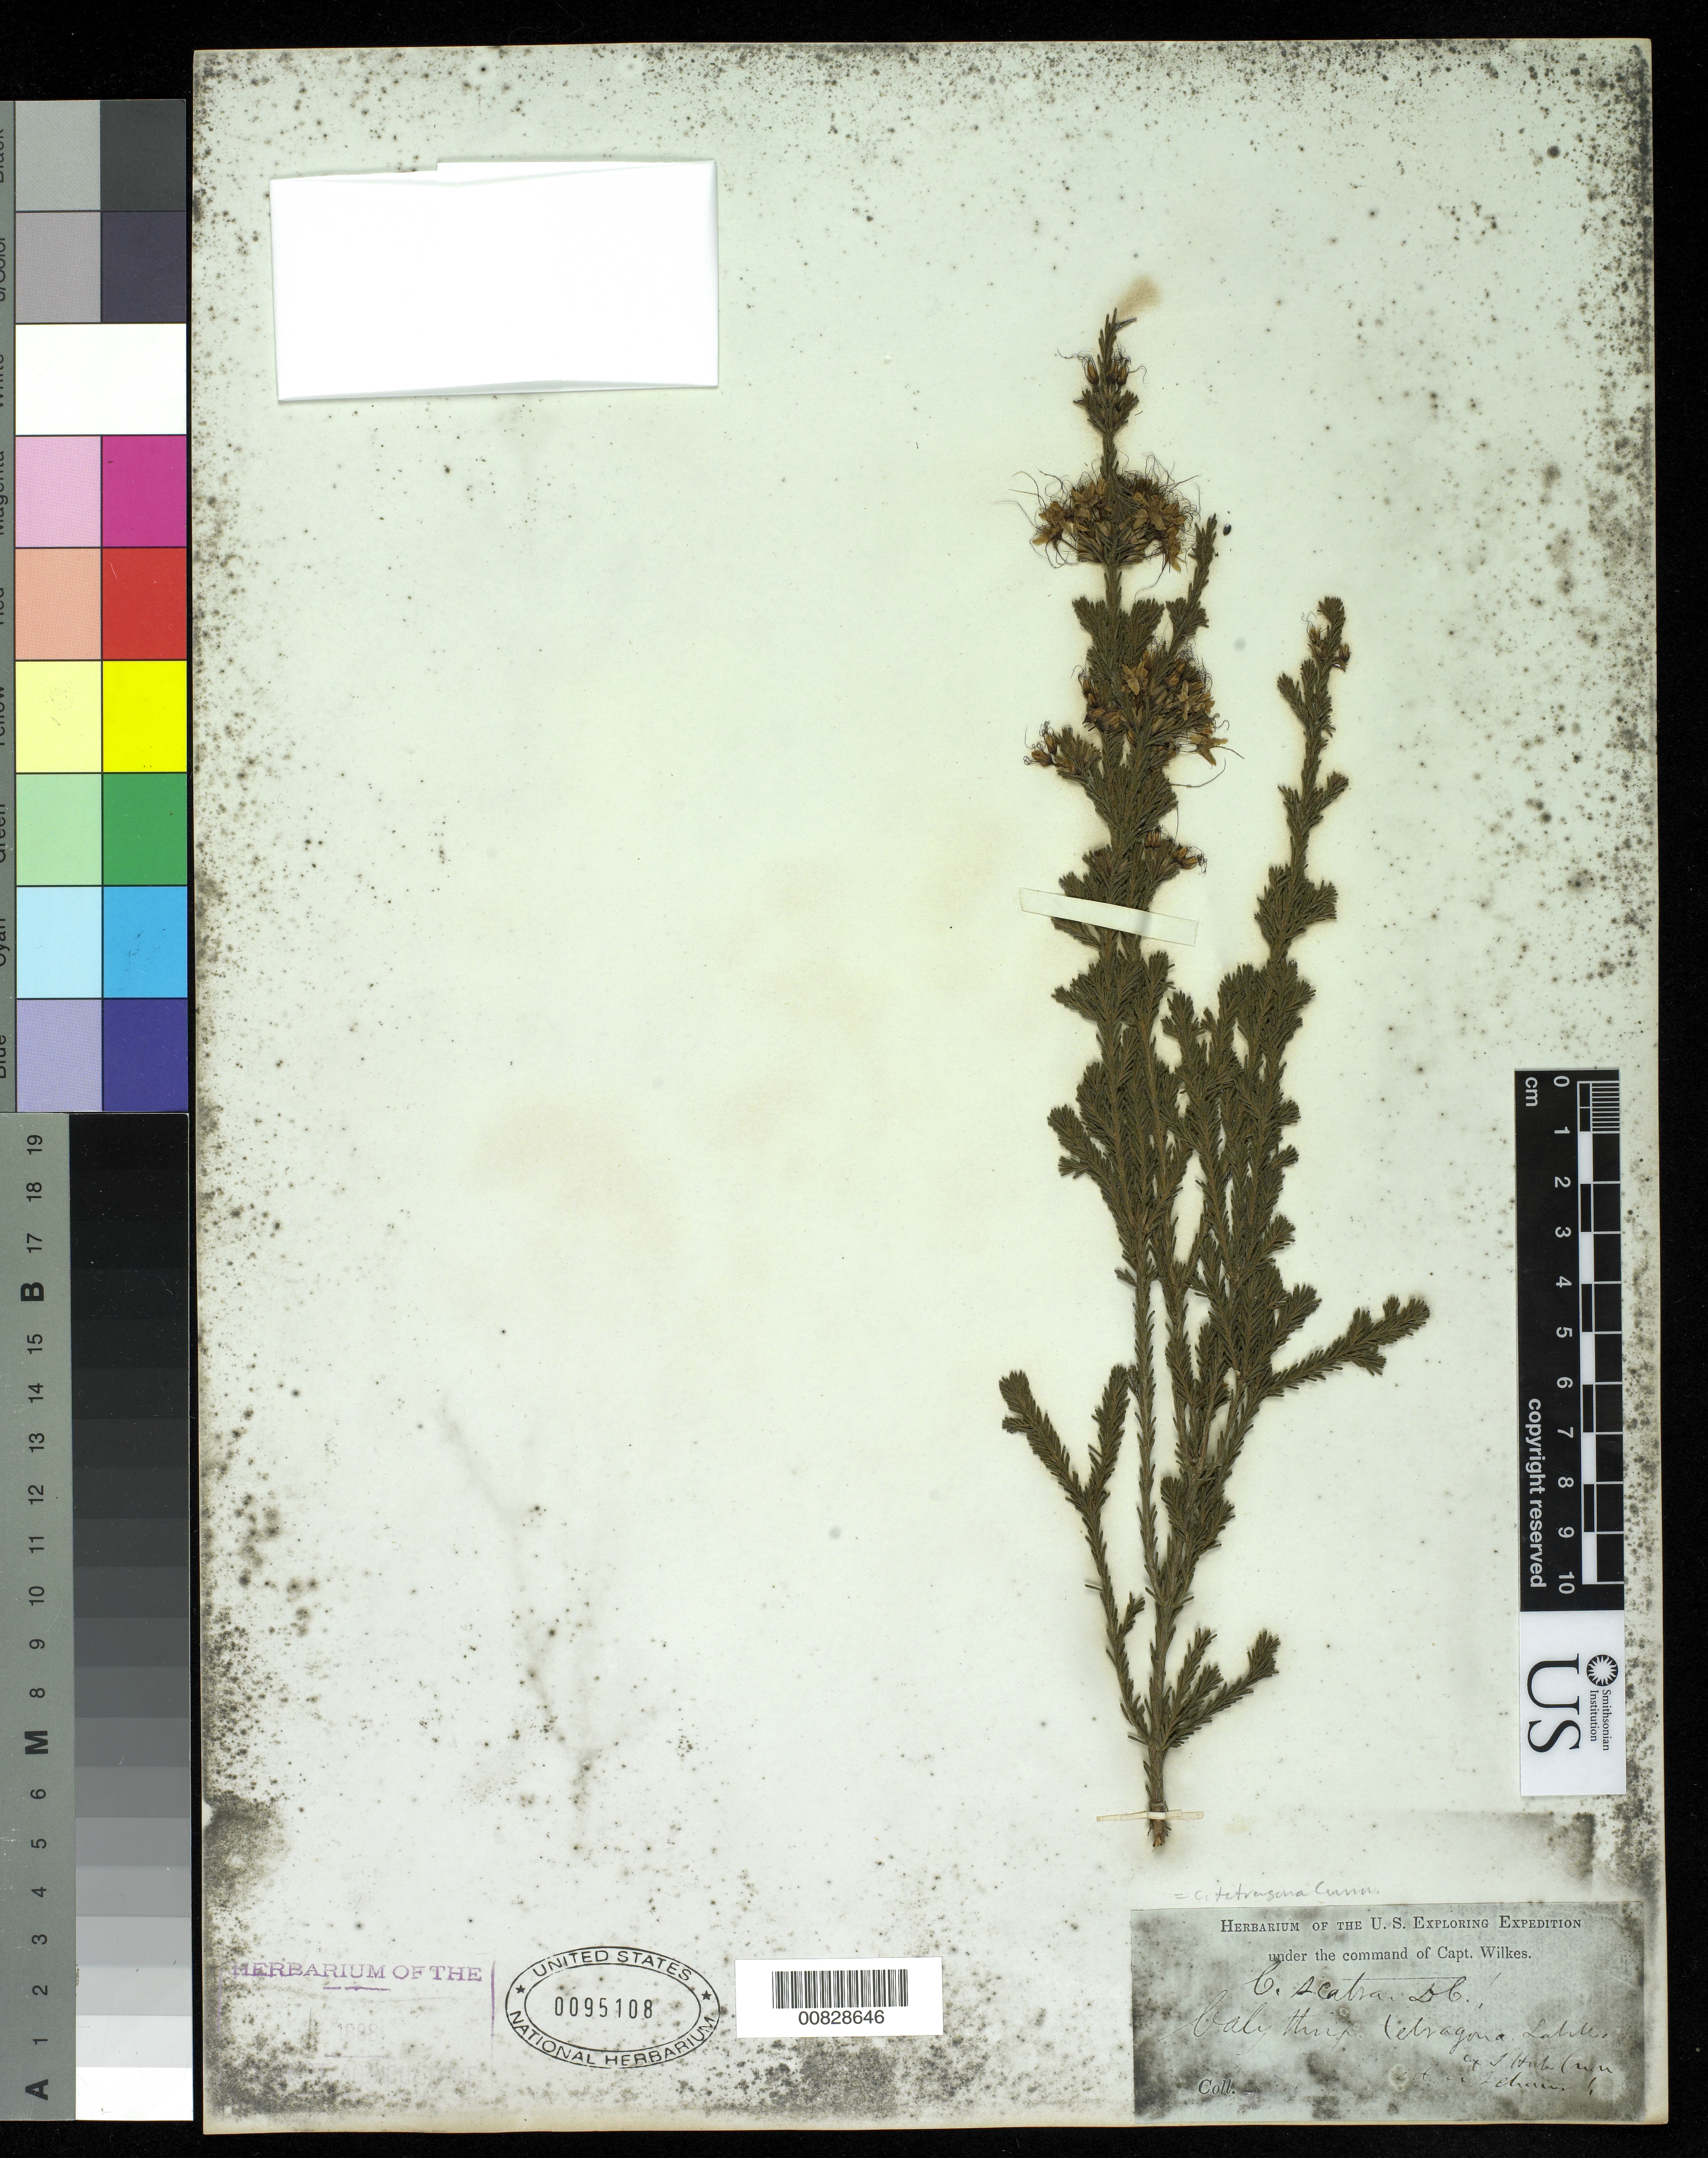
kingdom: Plantae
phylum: Tracheophyta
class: Magnoliopsida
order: Myrtales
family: Myrtaceae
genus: Calytrix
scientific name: Calytrix tetragona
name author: Labill.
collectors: Wilkes Explor. Exped.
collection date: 1838/1842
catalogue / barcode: US 95108